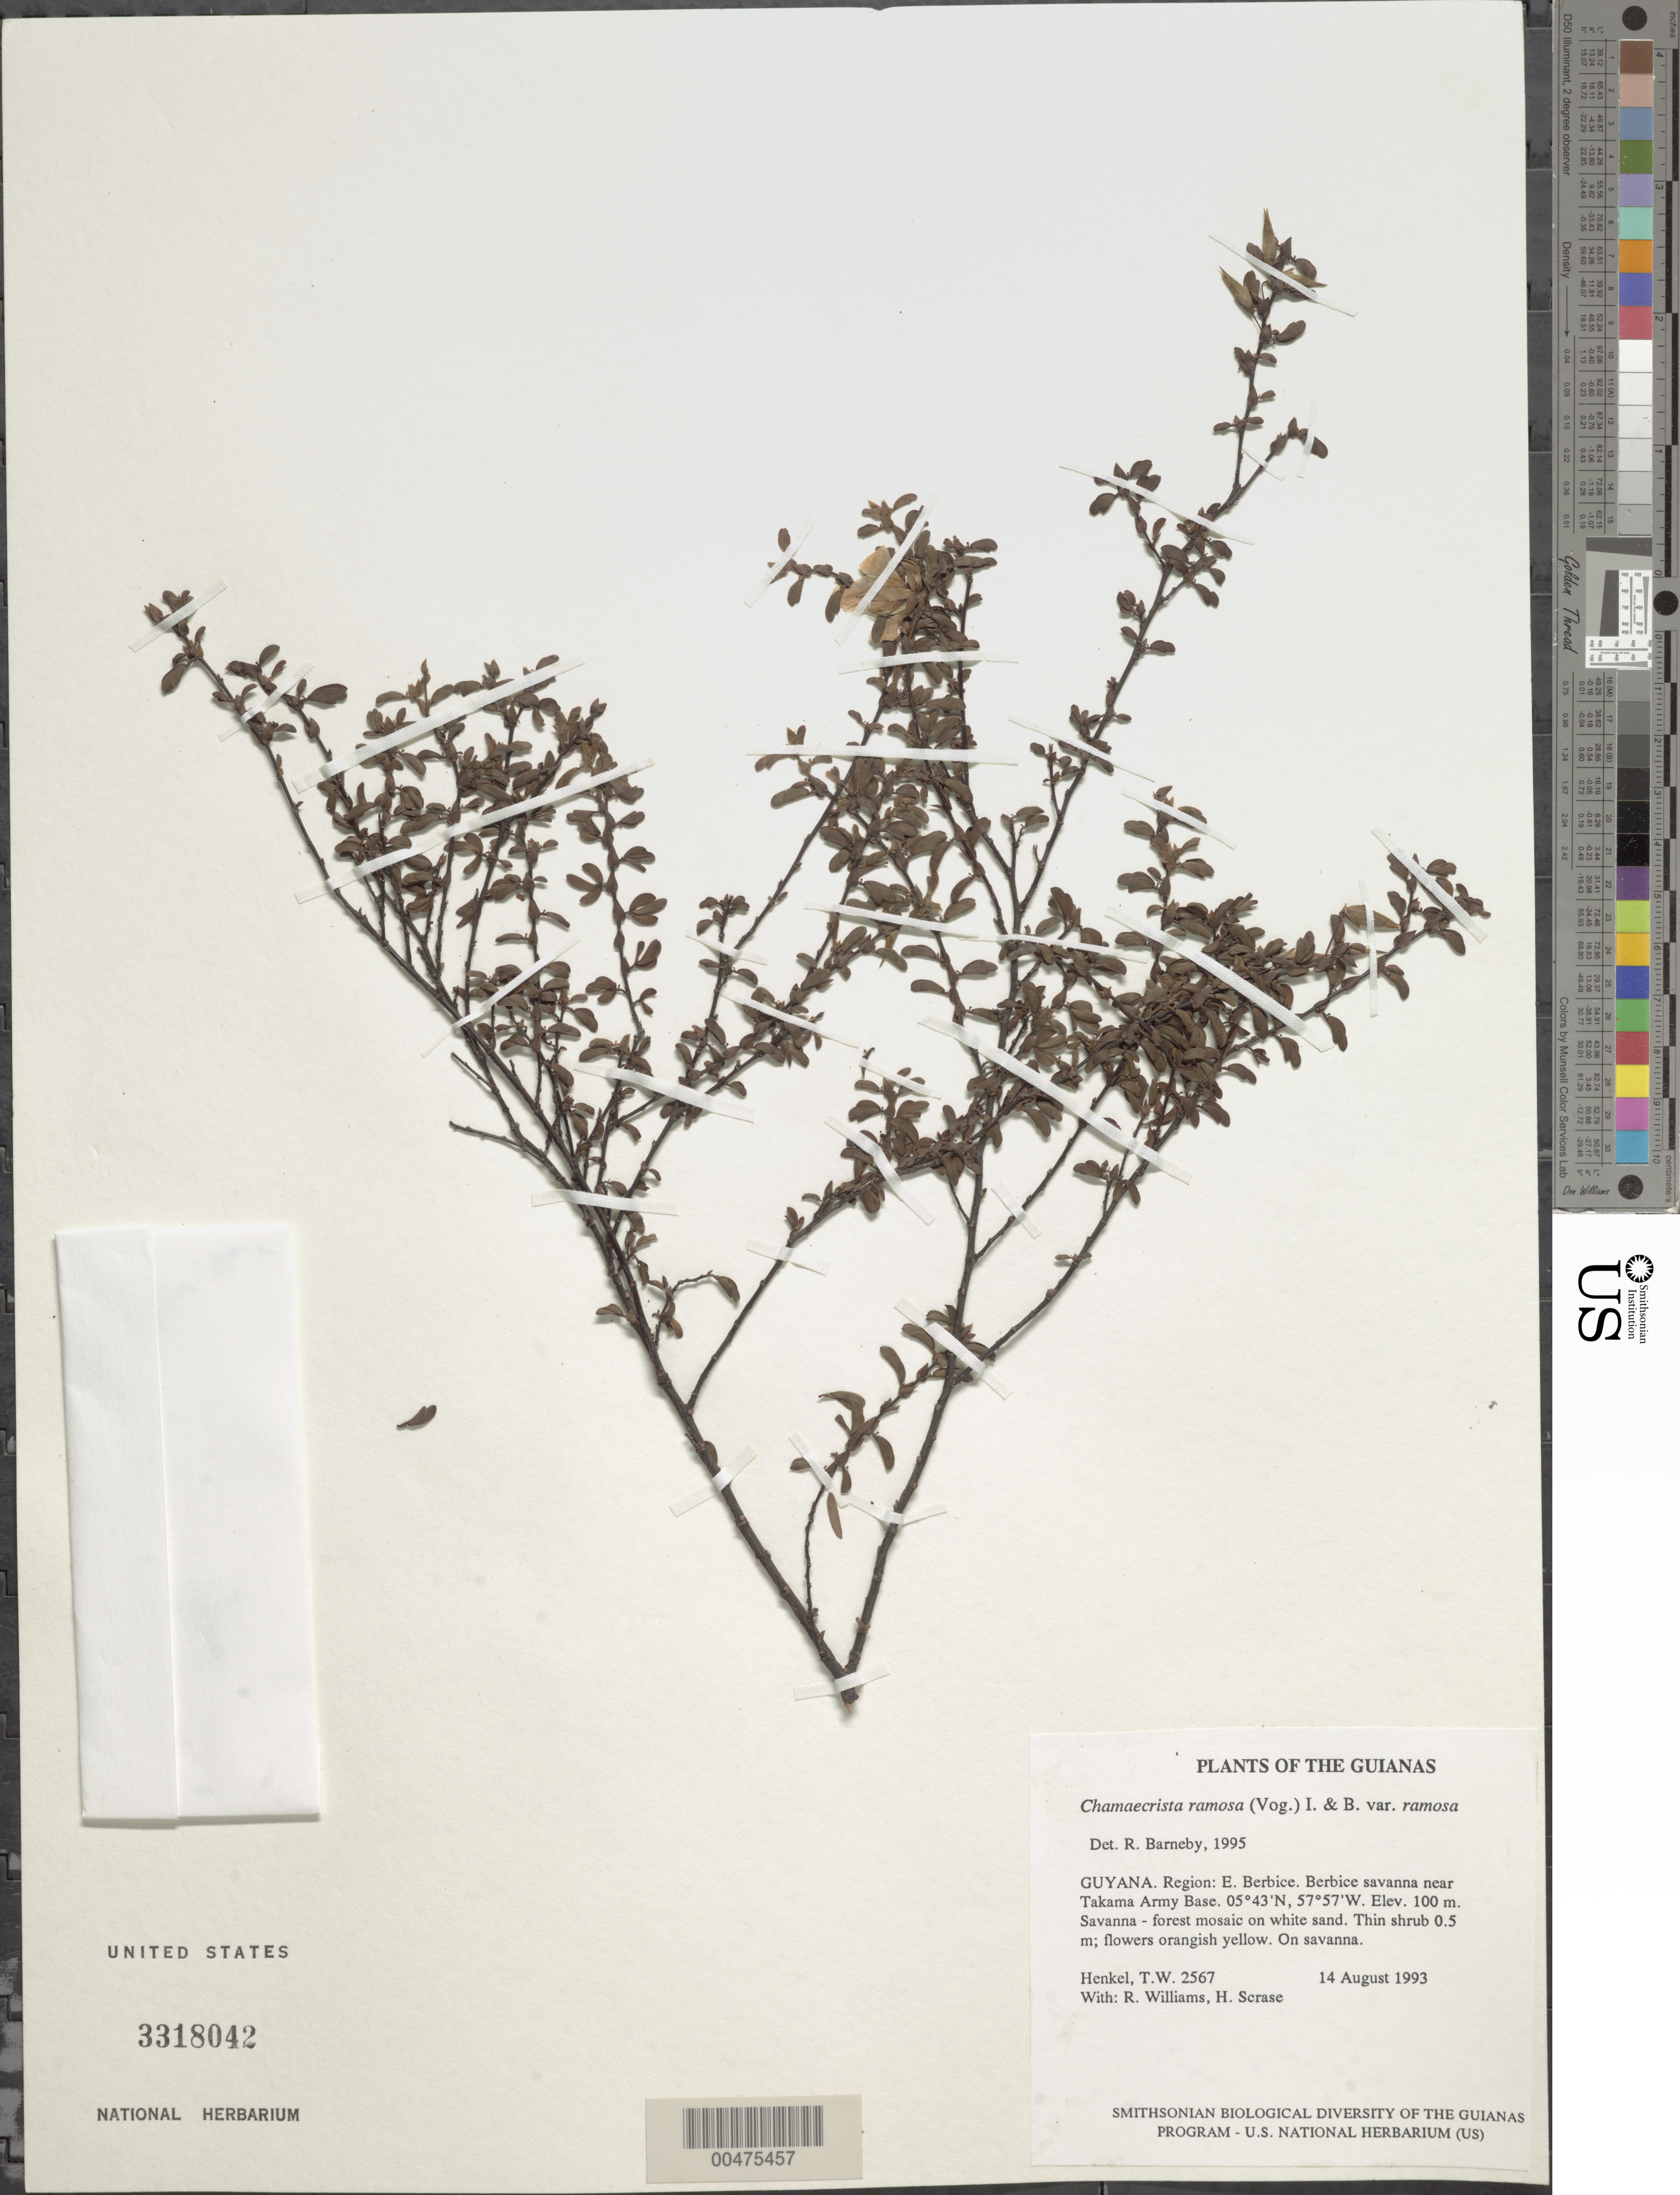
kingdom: Plantae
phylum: Tracheophyta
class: Magnoliopsida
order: Fabales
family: Fabaceae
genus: Chamaecrista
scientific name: Chamaecrista ramosa var. ramosa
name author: (Vogel) H.S. Irwin & Barneby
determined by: Barneby, Rupert C., (NY)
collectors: T. Henkel, R. Williams & H. Scrase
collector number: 2567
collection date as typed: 14 August 1993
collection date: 1993-08-14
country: Guyana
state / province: U. Demerara-Berbice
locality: Berbice savanna near Takama Army Base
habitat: Savanna - forest mosaic on white sand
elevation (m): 100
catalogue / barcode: US 3318042